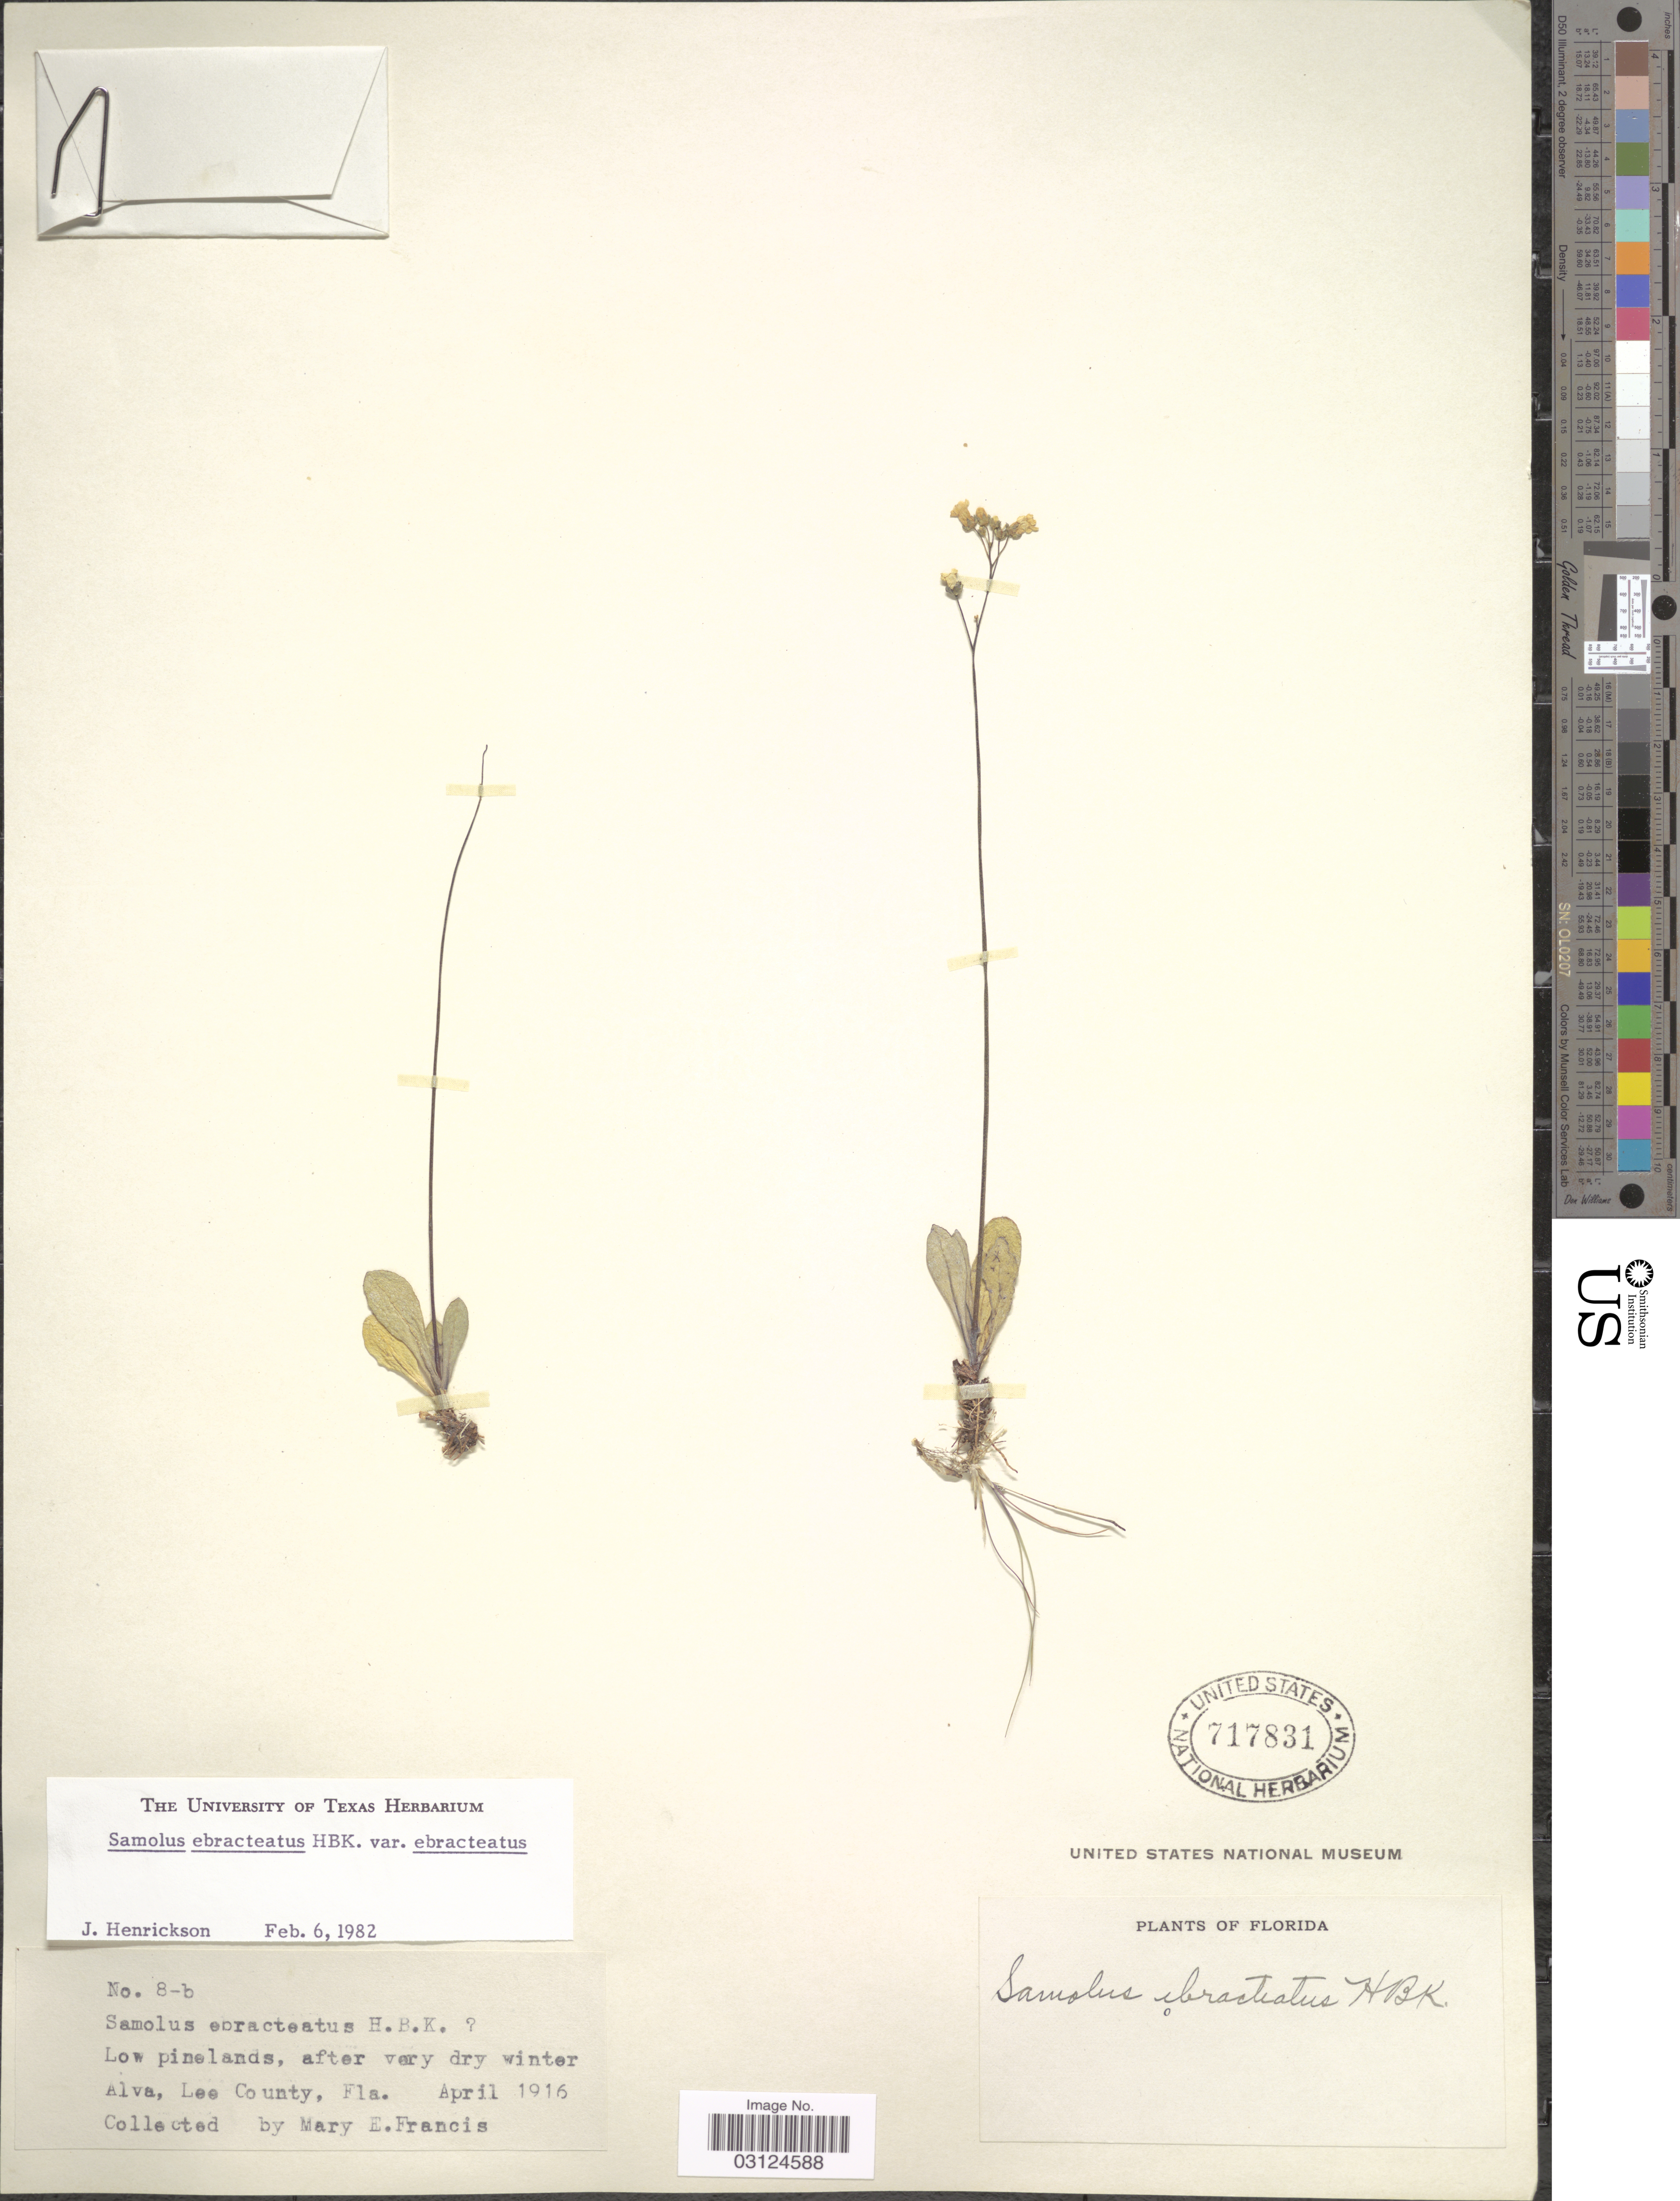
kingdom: Plantae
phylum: Tracheophyta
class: Magnoliopsida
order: Ericales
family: Primulaceae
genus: Samolus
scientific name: Samolus ebracteatus subsp. ebracteatus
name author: Kunth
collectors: M. E. Francis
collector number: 8-b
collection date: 1916-04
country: United States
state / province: Florida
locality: Alva, Lee County.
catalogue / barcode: US 717831